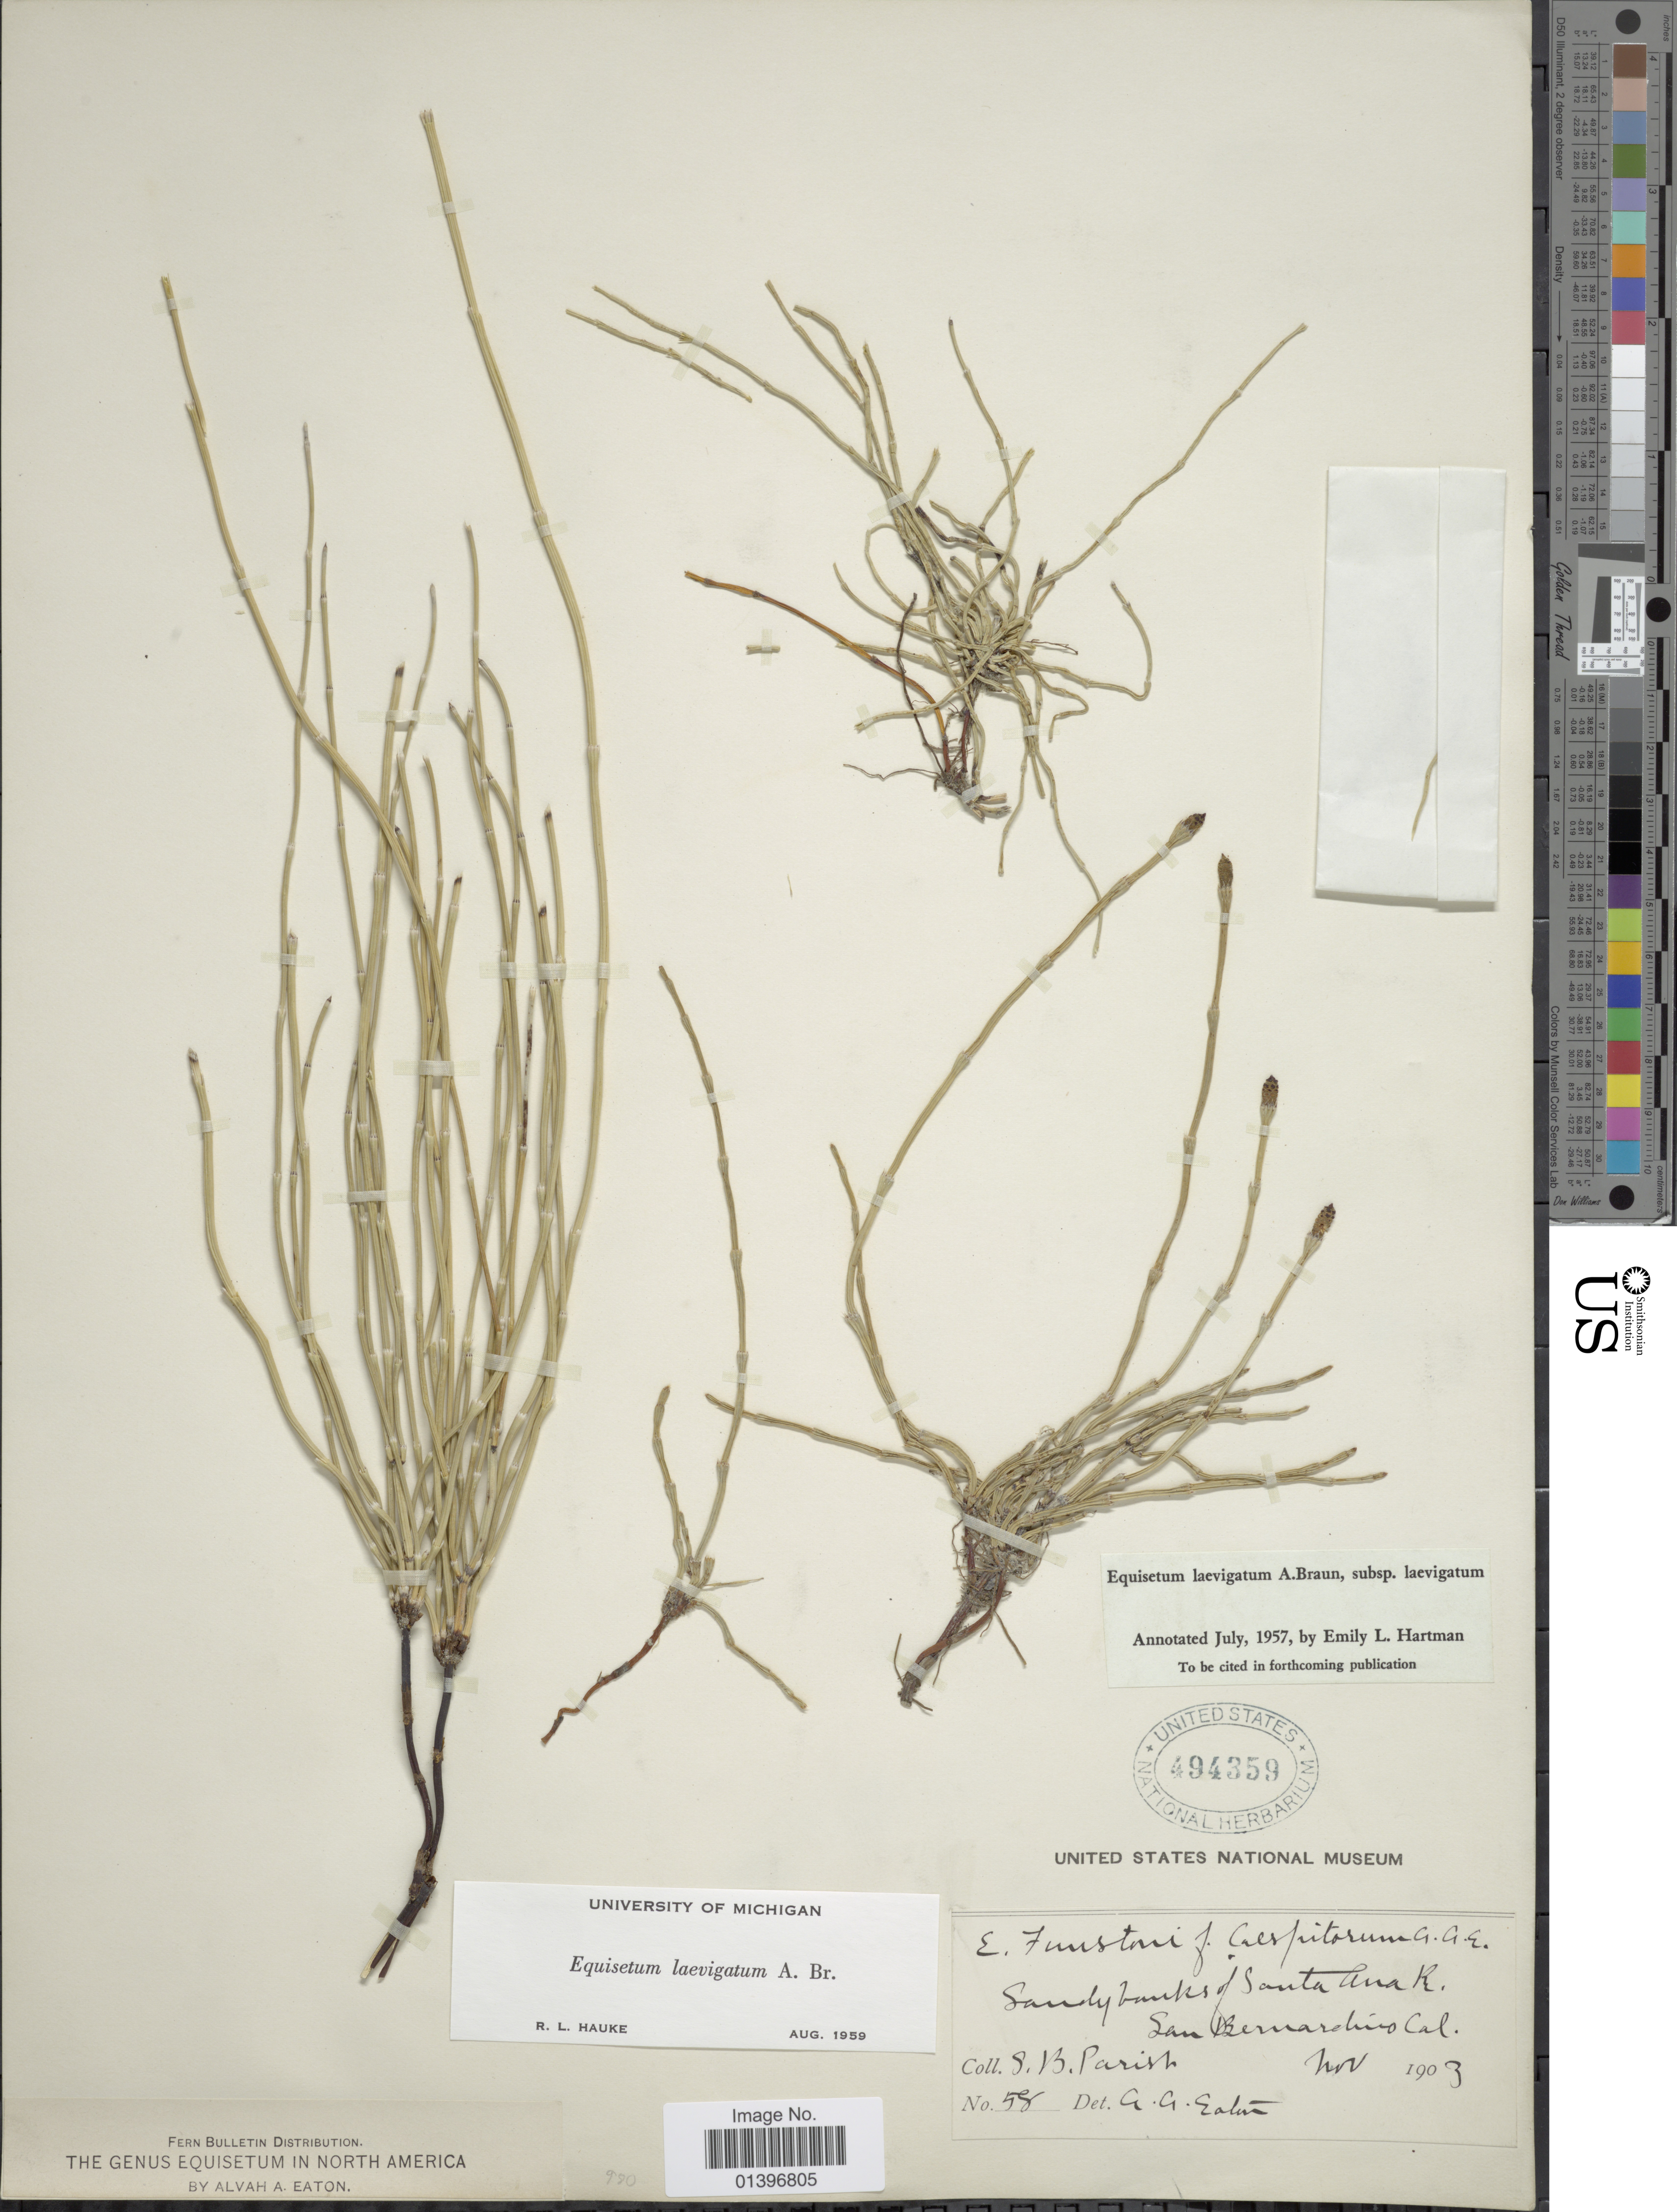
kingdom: Plantae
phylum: Tracheophyta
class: Polypodiopsida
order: Equisetales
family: Equisetaceae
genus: Equisetum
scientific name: Equisetum laevigatum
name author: A. Braun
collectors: S. B. Parish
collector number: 58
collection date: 1903-11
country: United States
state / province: California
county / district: San Bernardino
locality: Sandy banks of Santa Anta R. San Bernardino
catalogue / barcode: US 494359